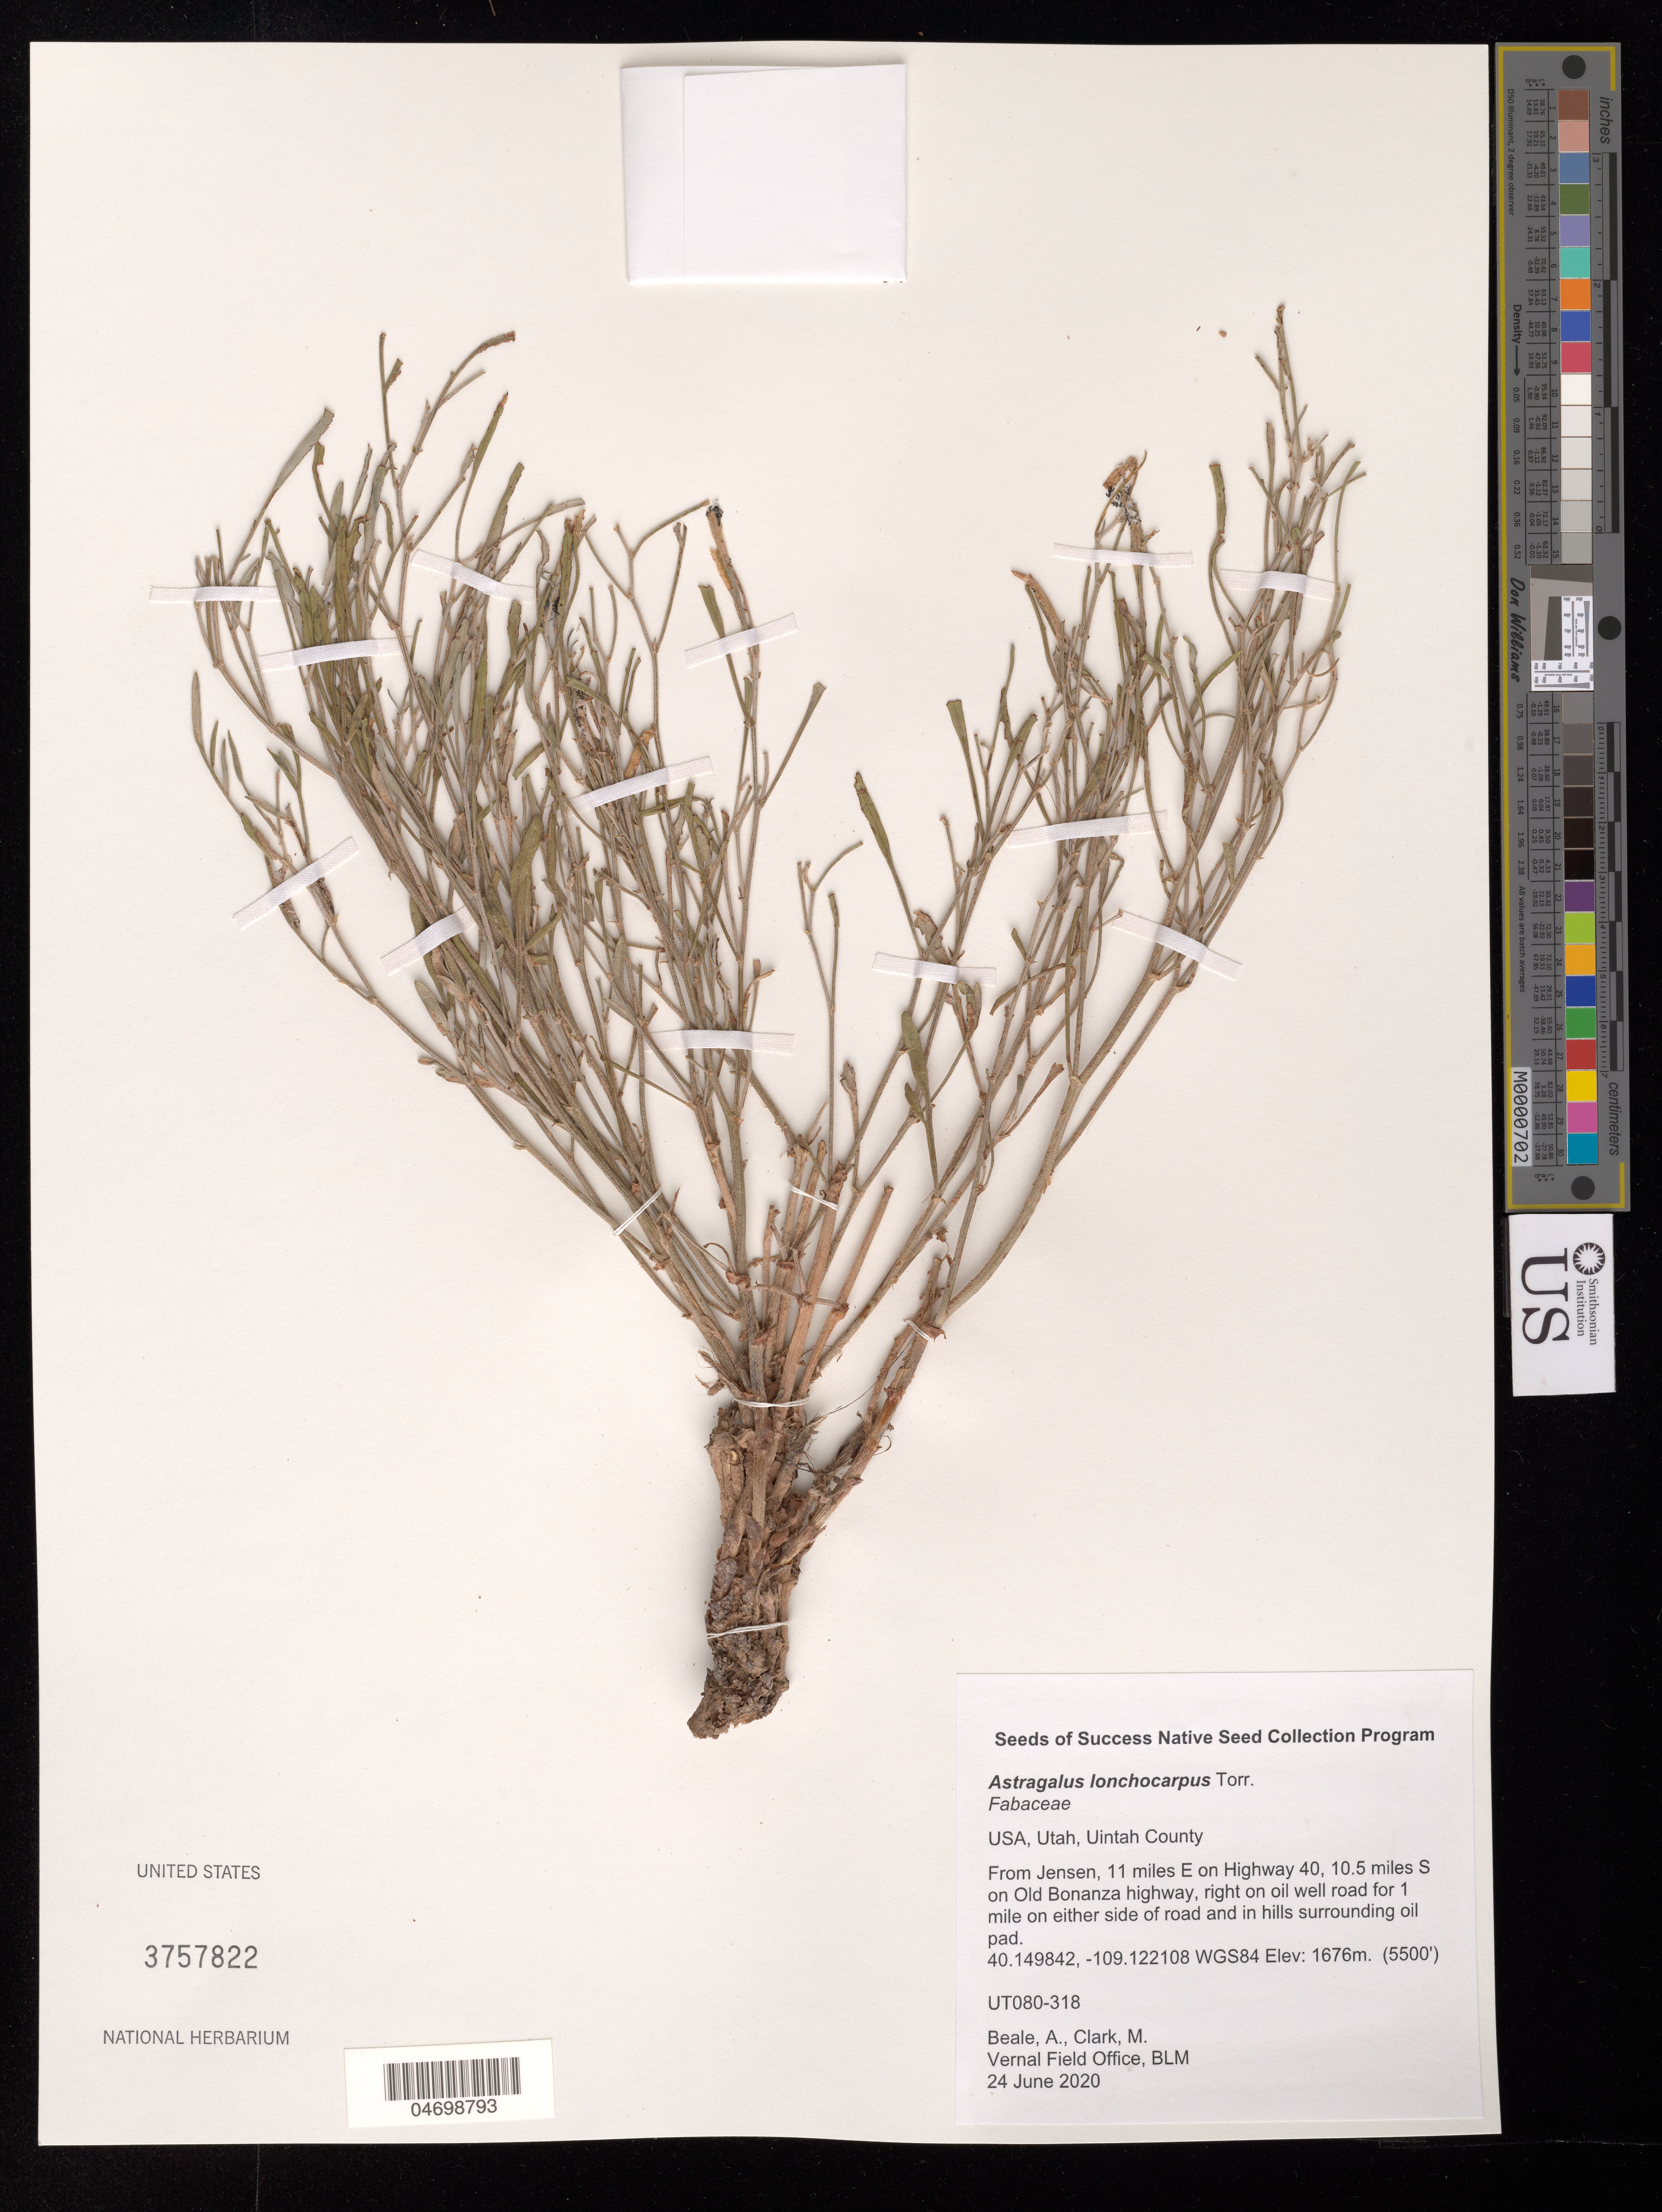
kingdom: Plantae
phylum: Tracheophyta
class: Magnoliopsida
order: Fabales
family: Fabaceae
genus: Astragalus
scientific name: Astragalus lonchocarpus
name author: Torr.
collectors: A. Beale & M. Clark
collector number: UT080-318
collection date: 2020-06-24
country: United States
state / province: Utah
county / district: Uintah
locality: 10.5 mi. S on Old Bonanza Hwy, 1 mi. on oil well road.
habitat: Hills surrounding oil pad.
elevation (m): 1676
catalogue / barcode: US 3757822